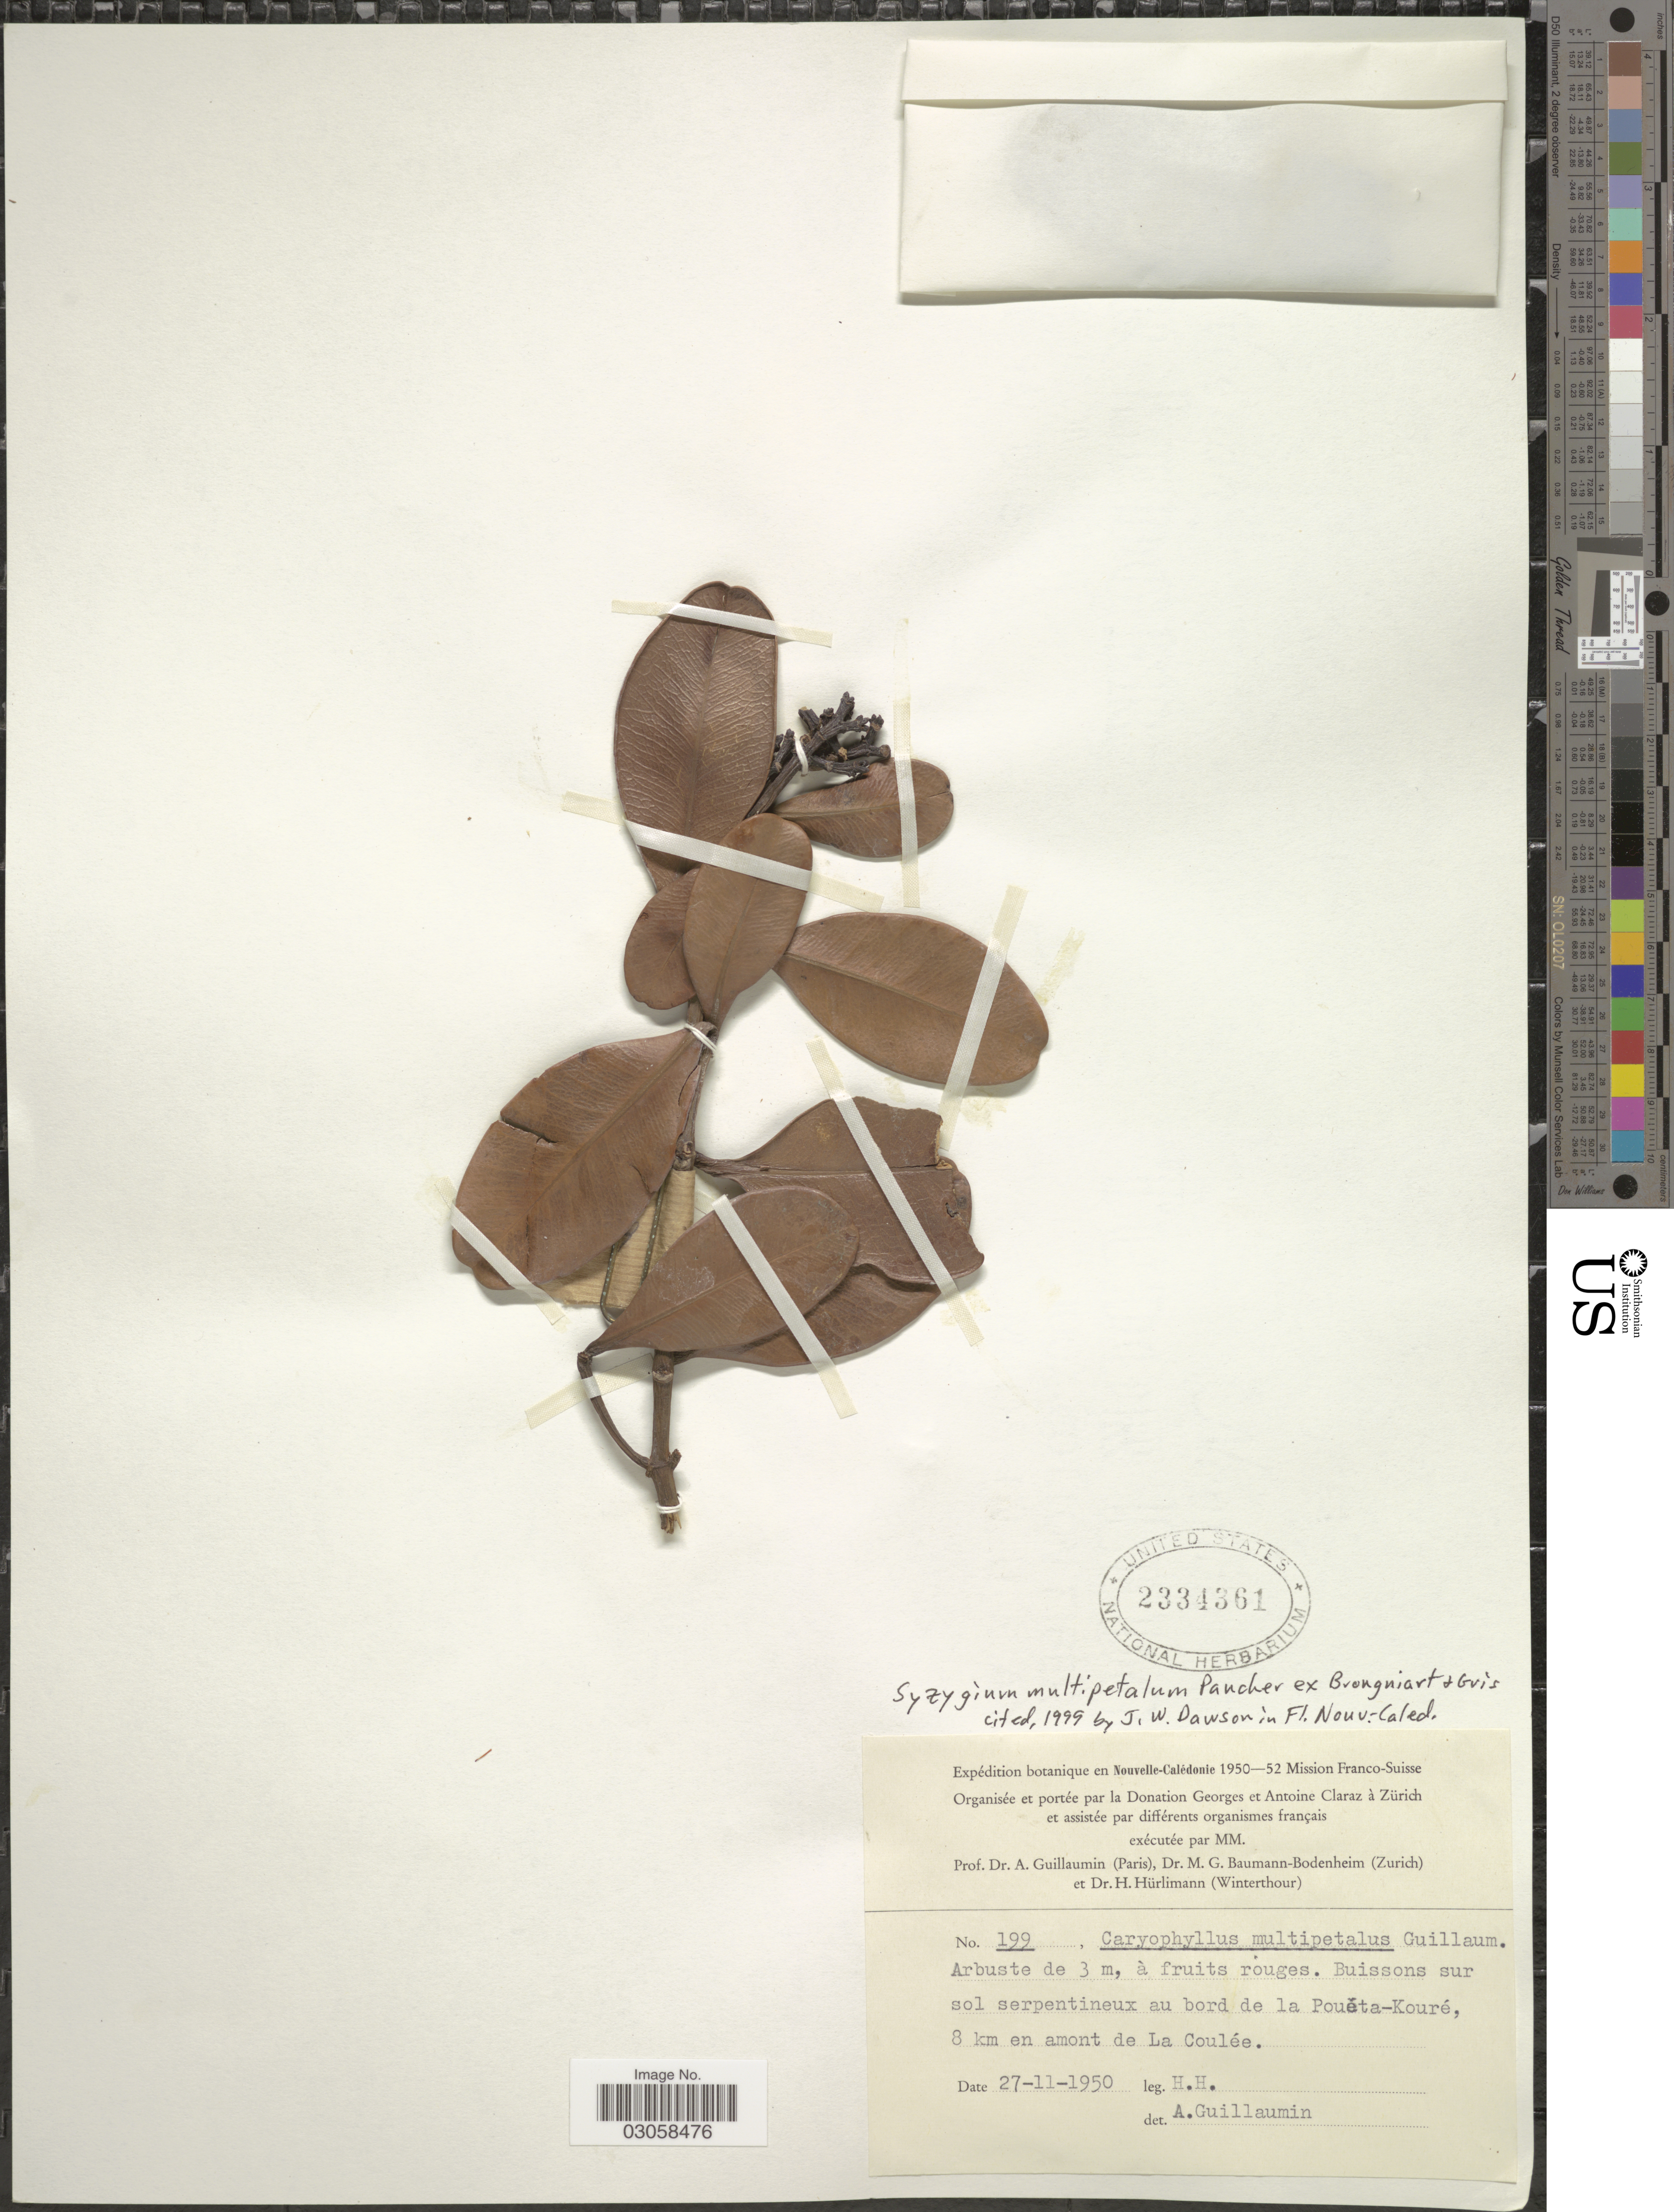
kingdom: Plantae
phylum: Tracheophyta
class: Magnoliopsida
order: Myrtales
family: Myrtaceae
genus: Syzygium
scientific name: Syzygium multipetalum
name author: Pancher ex Brongn. & Gris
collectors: H. Hürlimann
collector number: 199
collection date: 1950-11-27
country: New Caledonia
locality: Nouvelle-Calédonie. Buissons sur sol serpentineux au bord de la Pouéta-Kouré, 8 km en amont de La Coulée.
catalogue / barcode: US 2334361